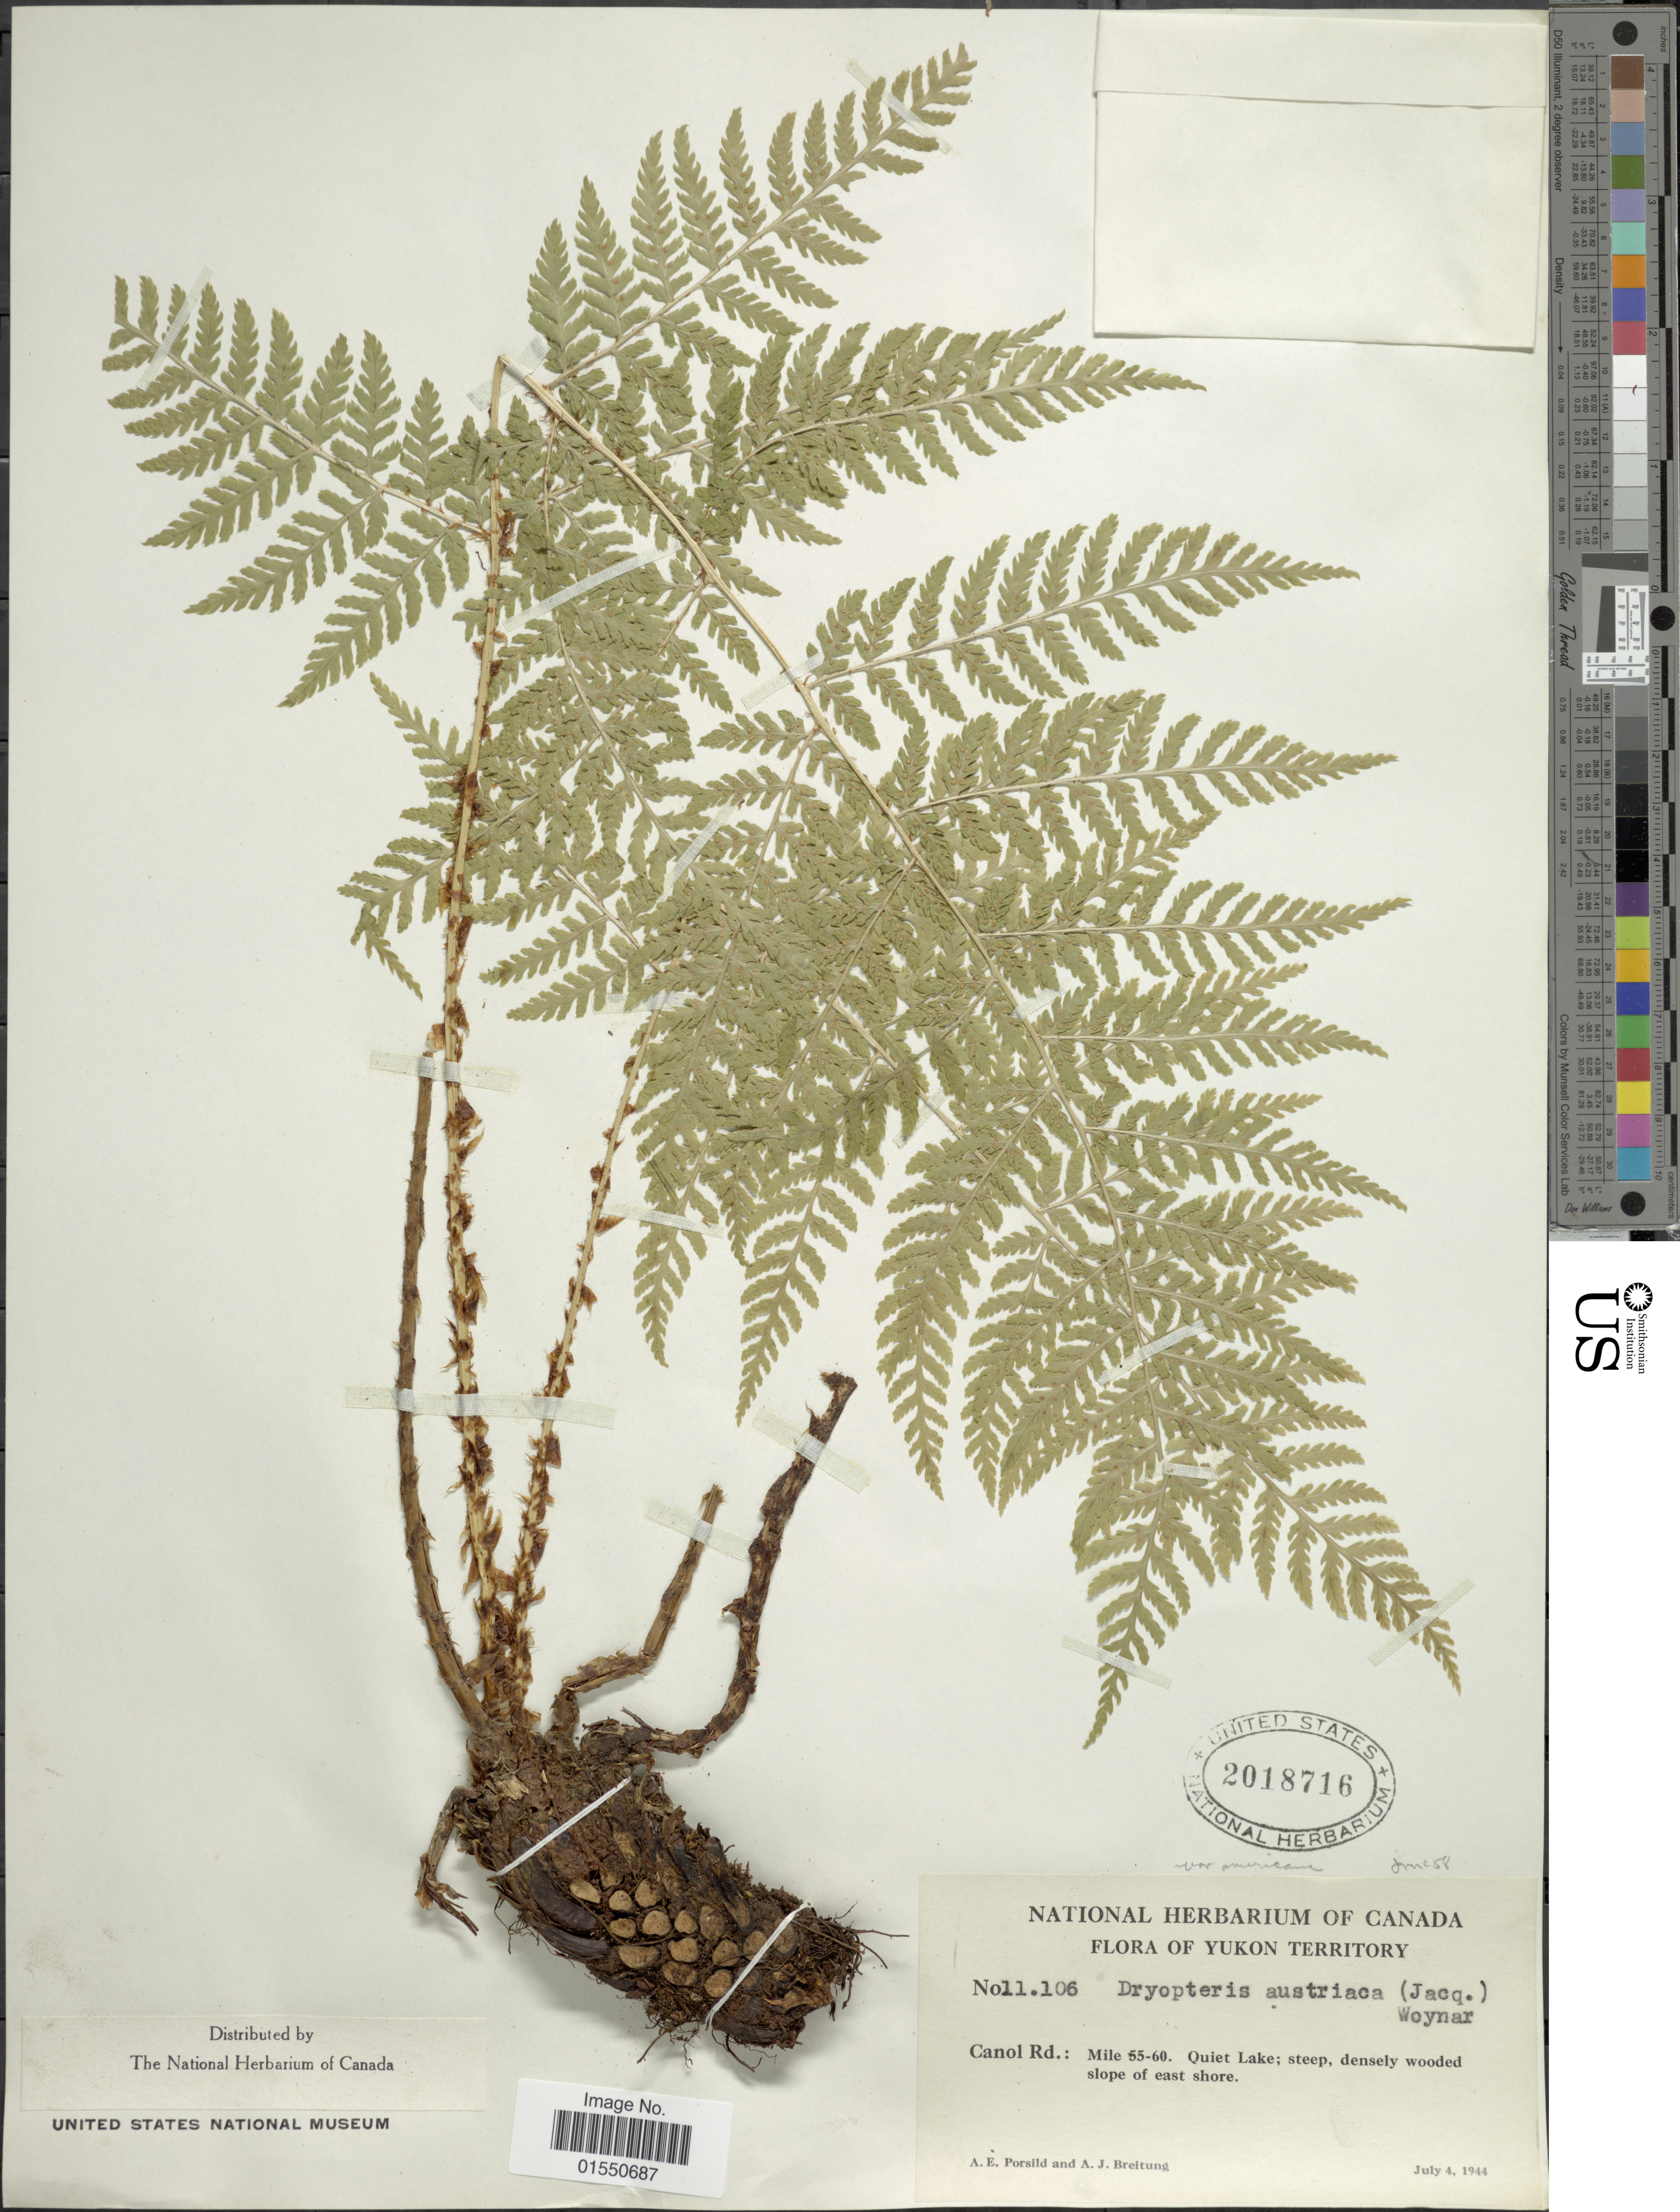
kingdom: Plantae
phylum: Tracheophyta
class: Polypodiopsida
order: Polypodiales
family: Dryopteridaceae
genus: Dryopteris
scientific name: Dryopteris expansa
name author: (C. Presl) Fraser-Jenk. & Jermy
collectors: A. E. Porsild & A. Breitung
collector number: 11106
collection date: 1944-07-04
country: Canada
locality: Canol Rd.: Mile 55-60. Quiet Lake; steep, densely wooded slope of east shore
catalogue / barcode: US 2018716